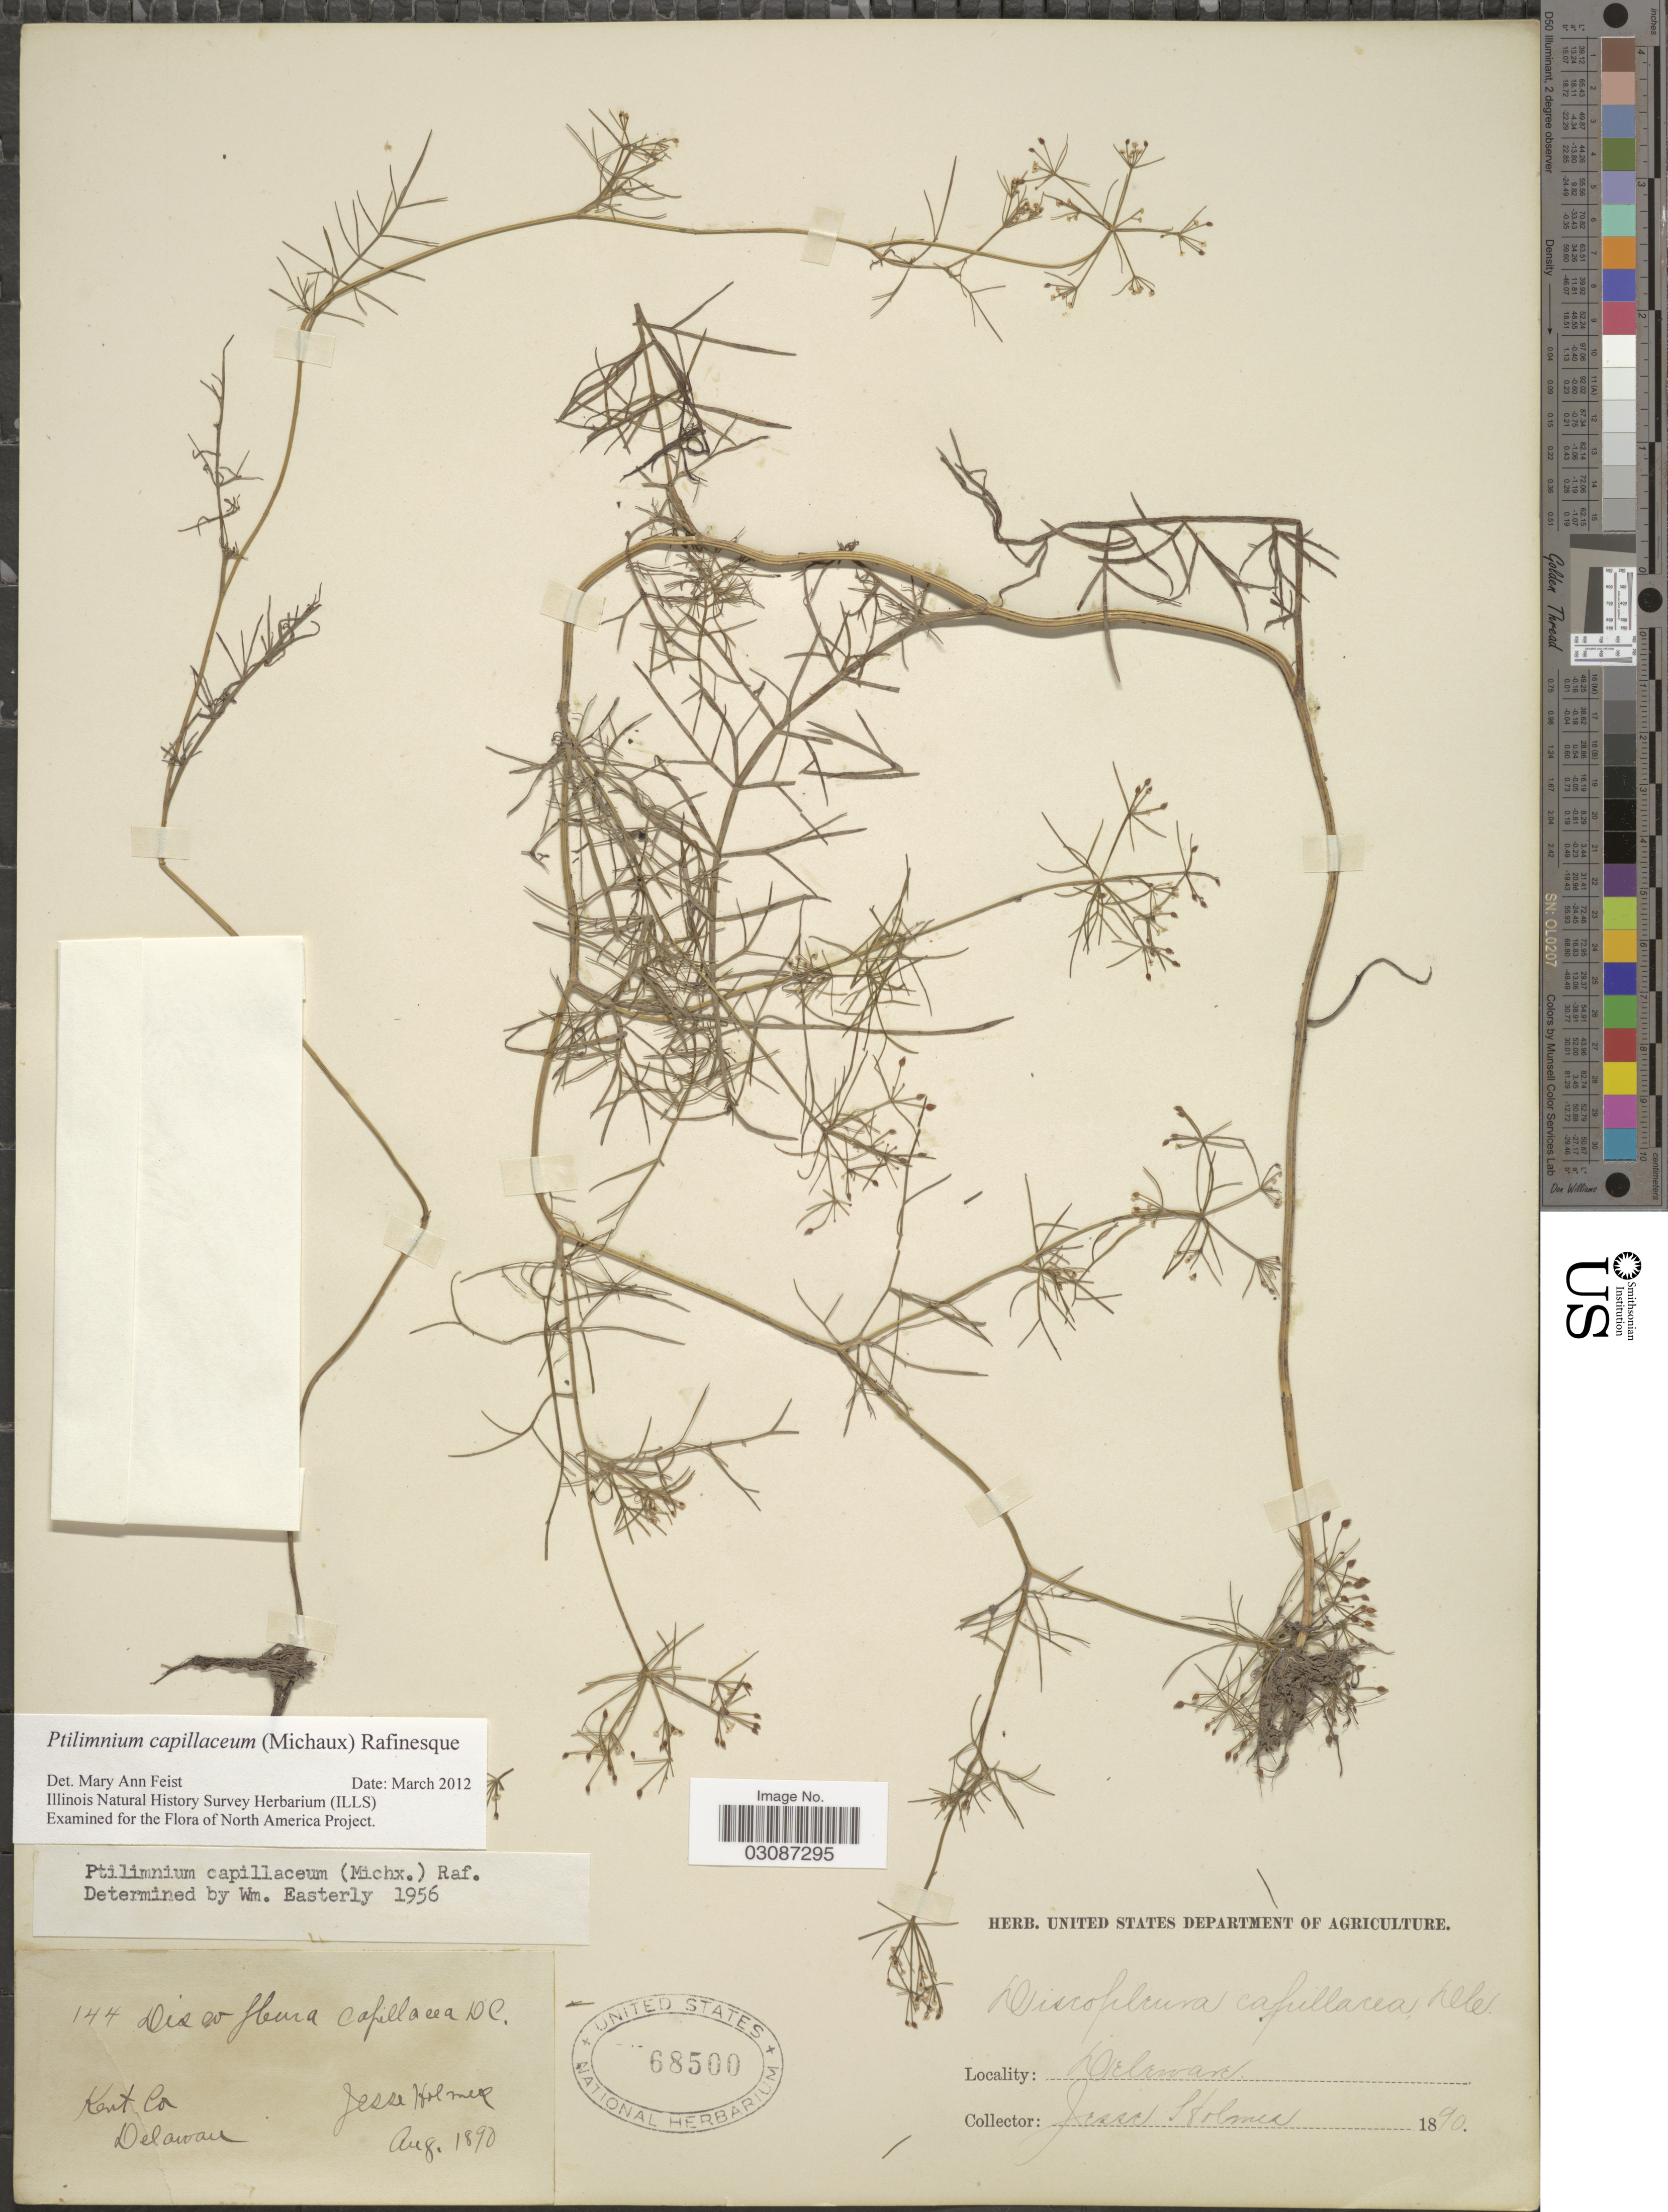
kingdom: Plantae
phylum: Tracheophyta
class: Magnoliopsida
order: Apiales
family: Apiaceae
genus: Ptilimnium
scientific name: Ptilimnium capillaceum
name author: (Michx.) Raf.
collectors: J. Holmes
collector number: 144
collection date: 1890-08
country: United States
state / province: Delaware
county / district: Kent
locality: Kent Co.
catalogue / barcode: US 68500